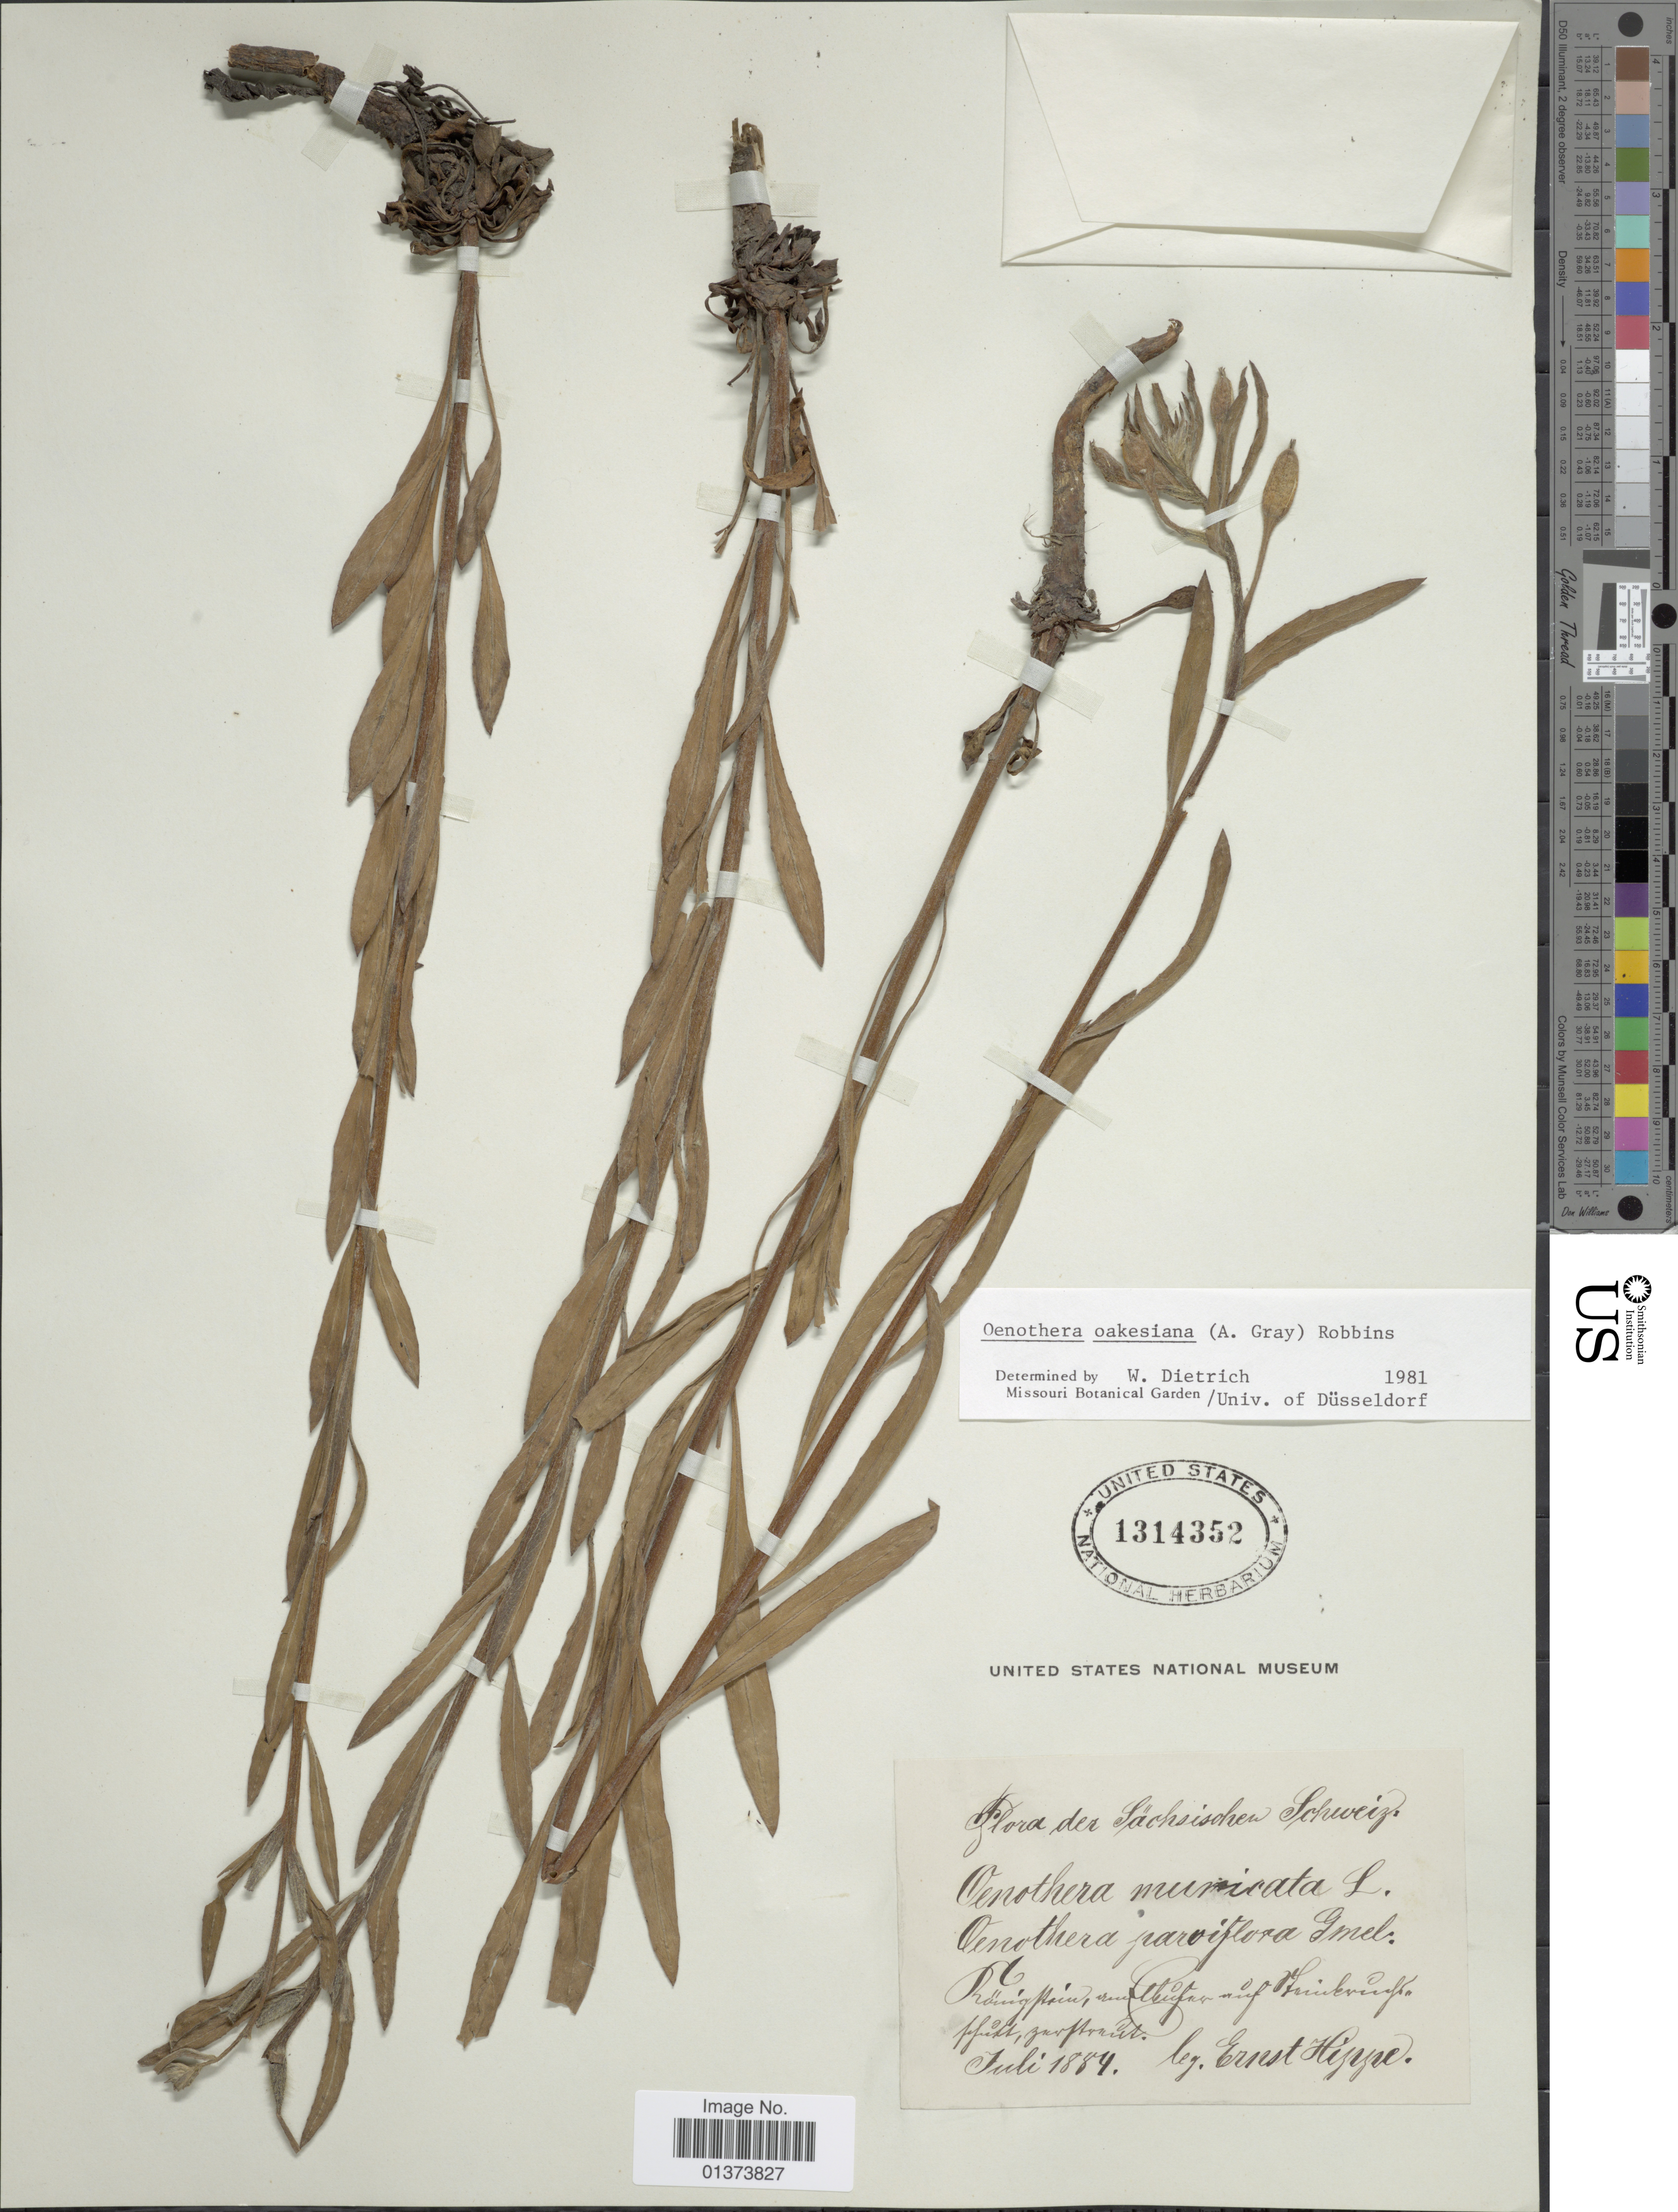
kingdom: Plantae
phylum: Tracheophyta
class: Magnoliopsida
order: Myrtales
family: Onagraceae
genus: Oenothera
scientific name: Oenothera oakesiana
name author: (A. Gray) J.W. Robbins ex S. Watson & J.M. Coult.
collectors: E. Hippe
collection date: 1884-07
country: Germany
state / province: Sachsen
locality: Flora of Sachsischen Schweiz: [Illegible text].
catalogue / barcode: US 1314352